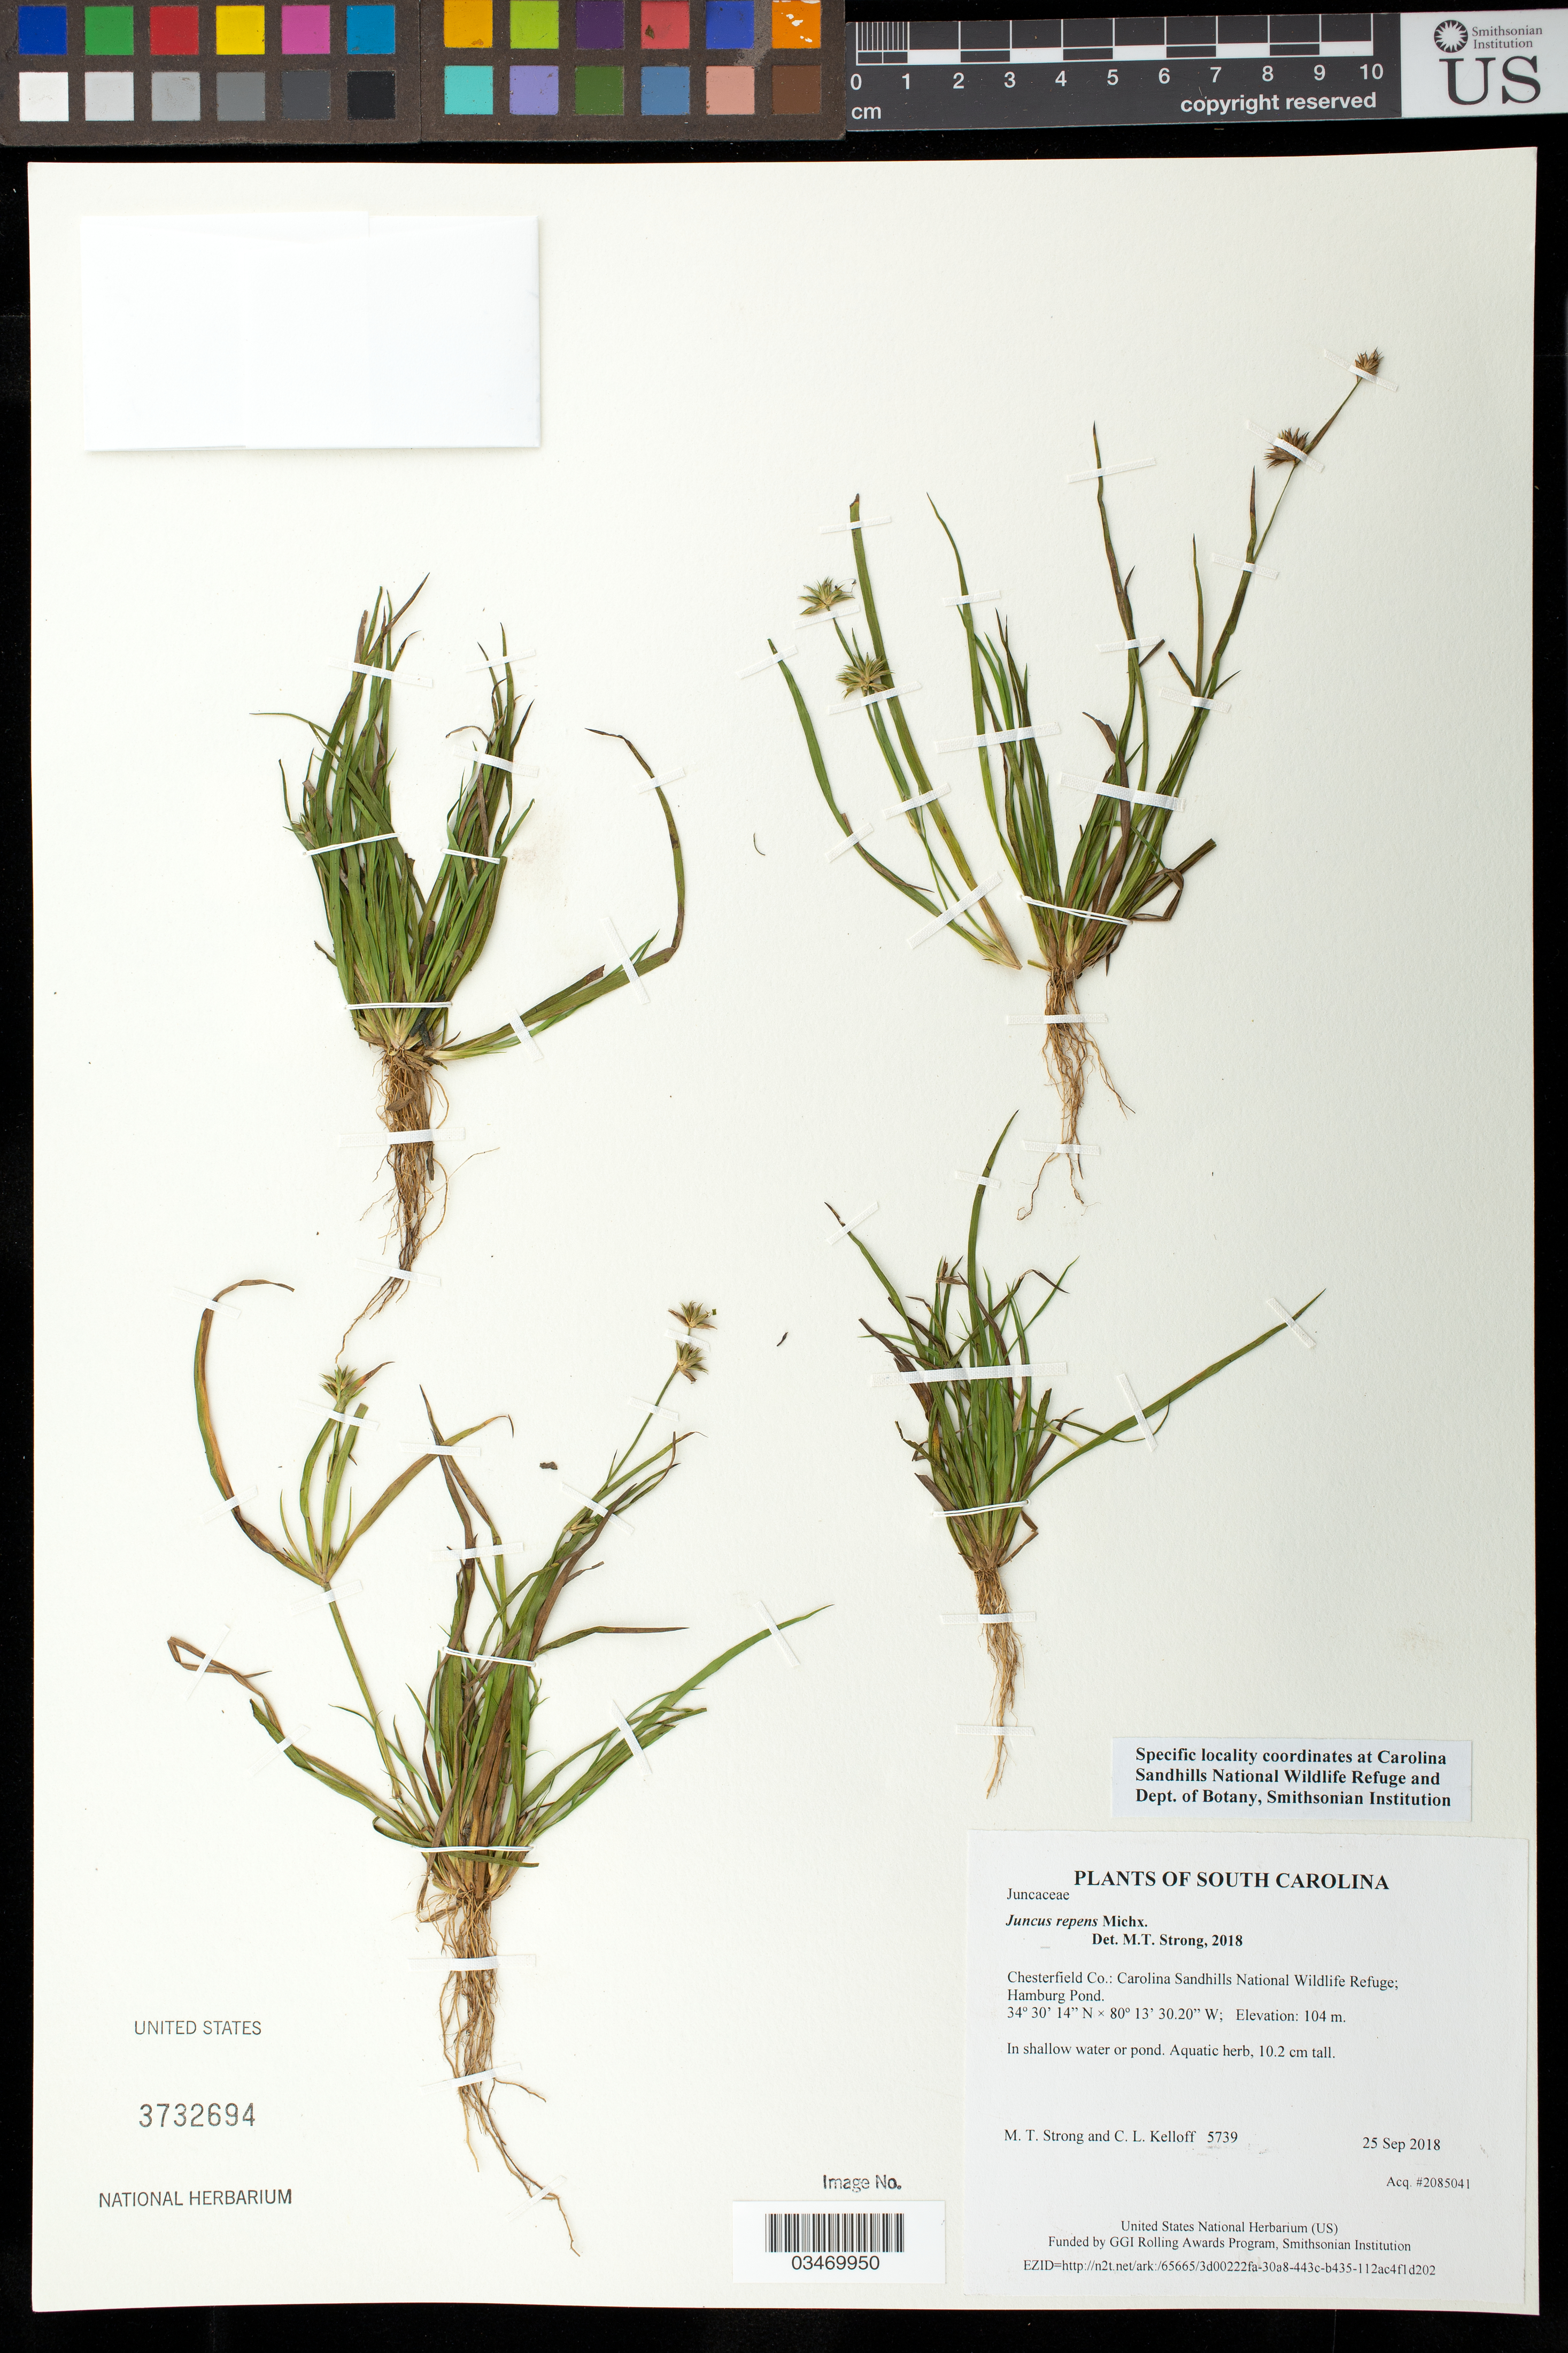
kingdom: Plantae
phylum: Tracheophyta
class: Liliopsida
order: Poales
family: Juncaceae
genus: Juncus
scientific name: Juncus repens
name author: Michx.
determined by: Strong, M. T., (US), Smithsonian Institution - National Museum of Natural History (UNITED STATES)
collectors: M. T. Strong & C. L. Kelloff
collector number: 5739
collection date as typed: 25 Sep 2018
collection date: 2018-09-25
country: United States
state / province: South Carolina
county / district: Chesterfield Co.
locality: Carolina Sandhills National Wildlife Refuge; Hamburg Pond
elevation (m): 104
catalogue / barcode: US 3732694